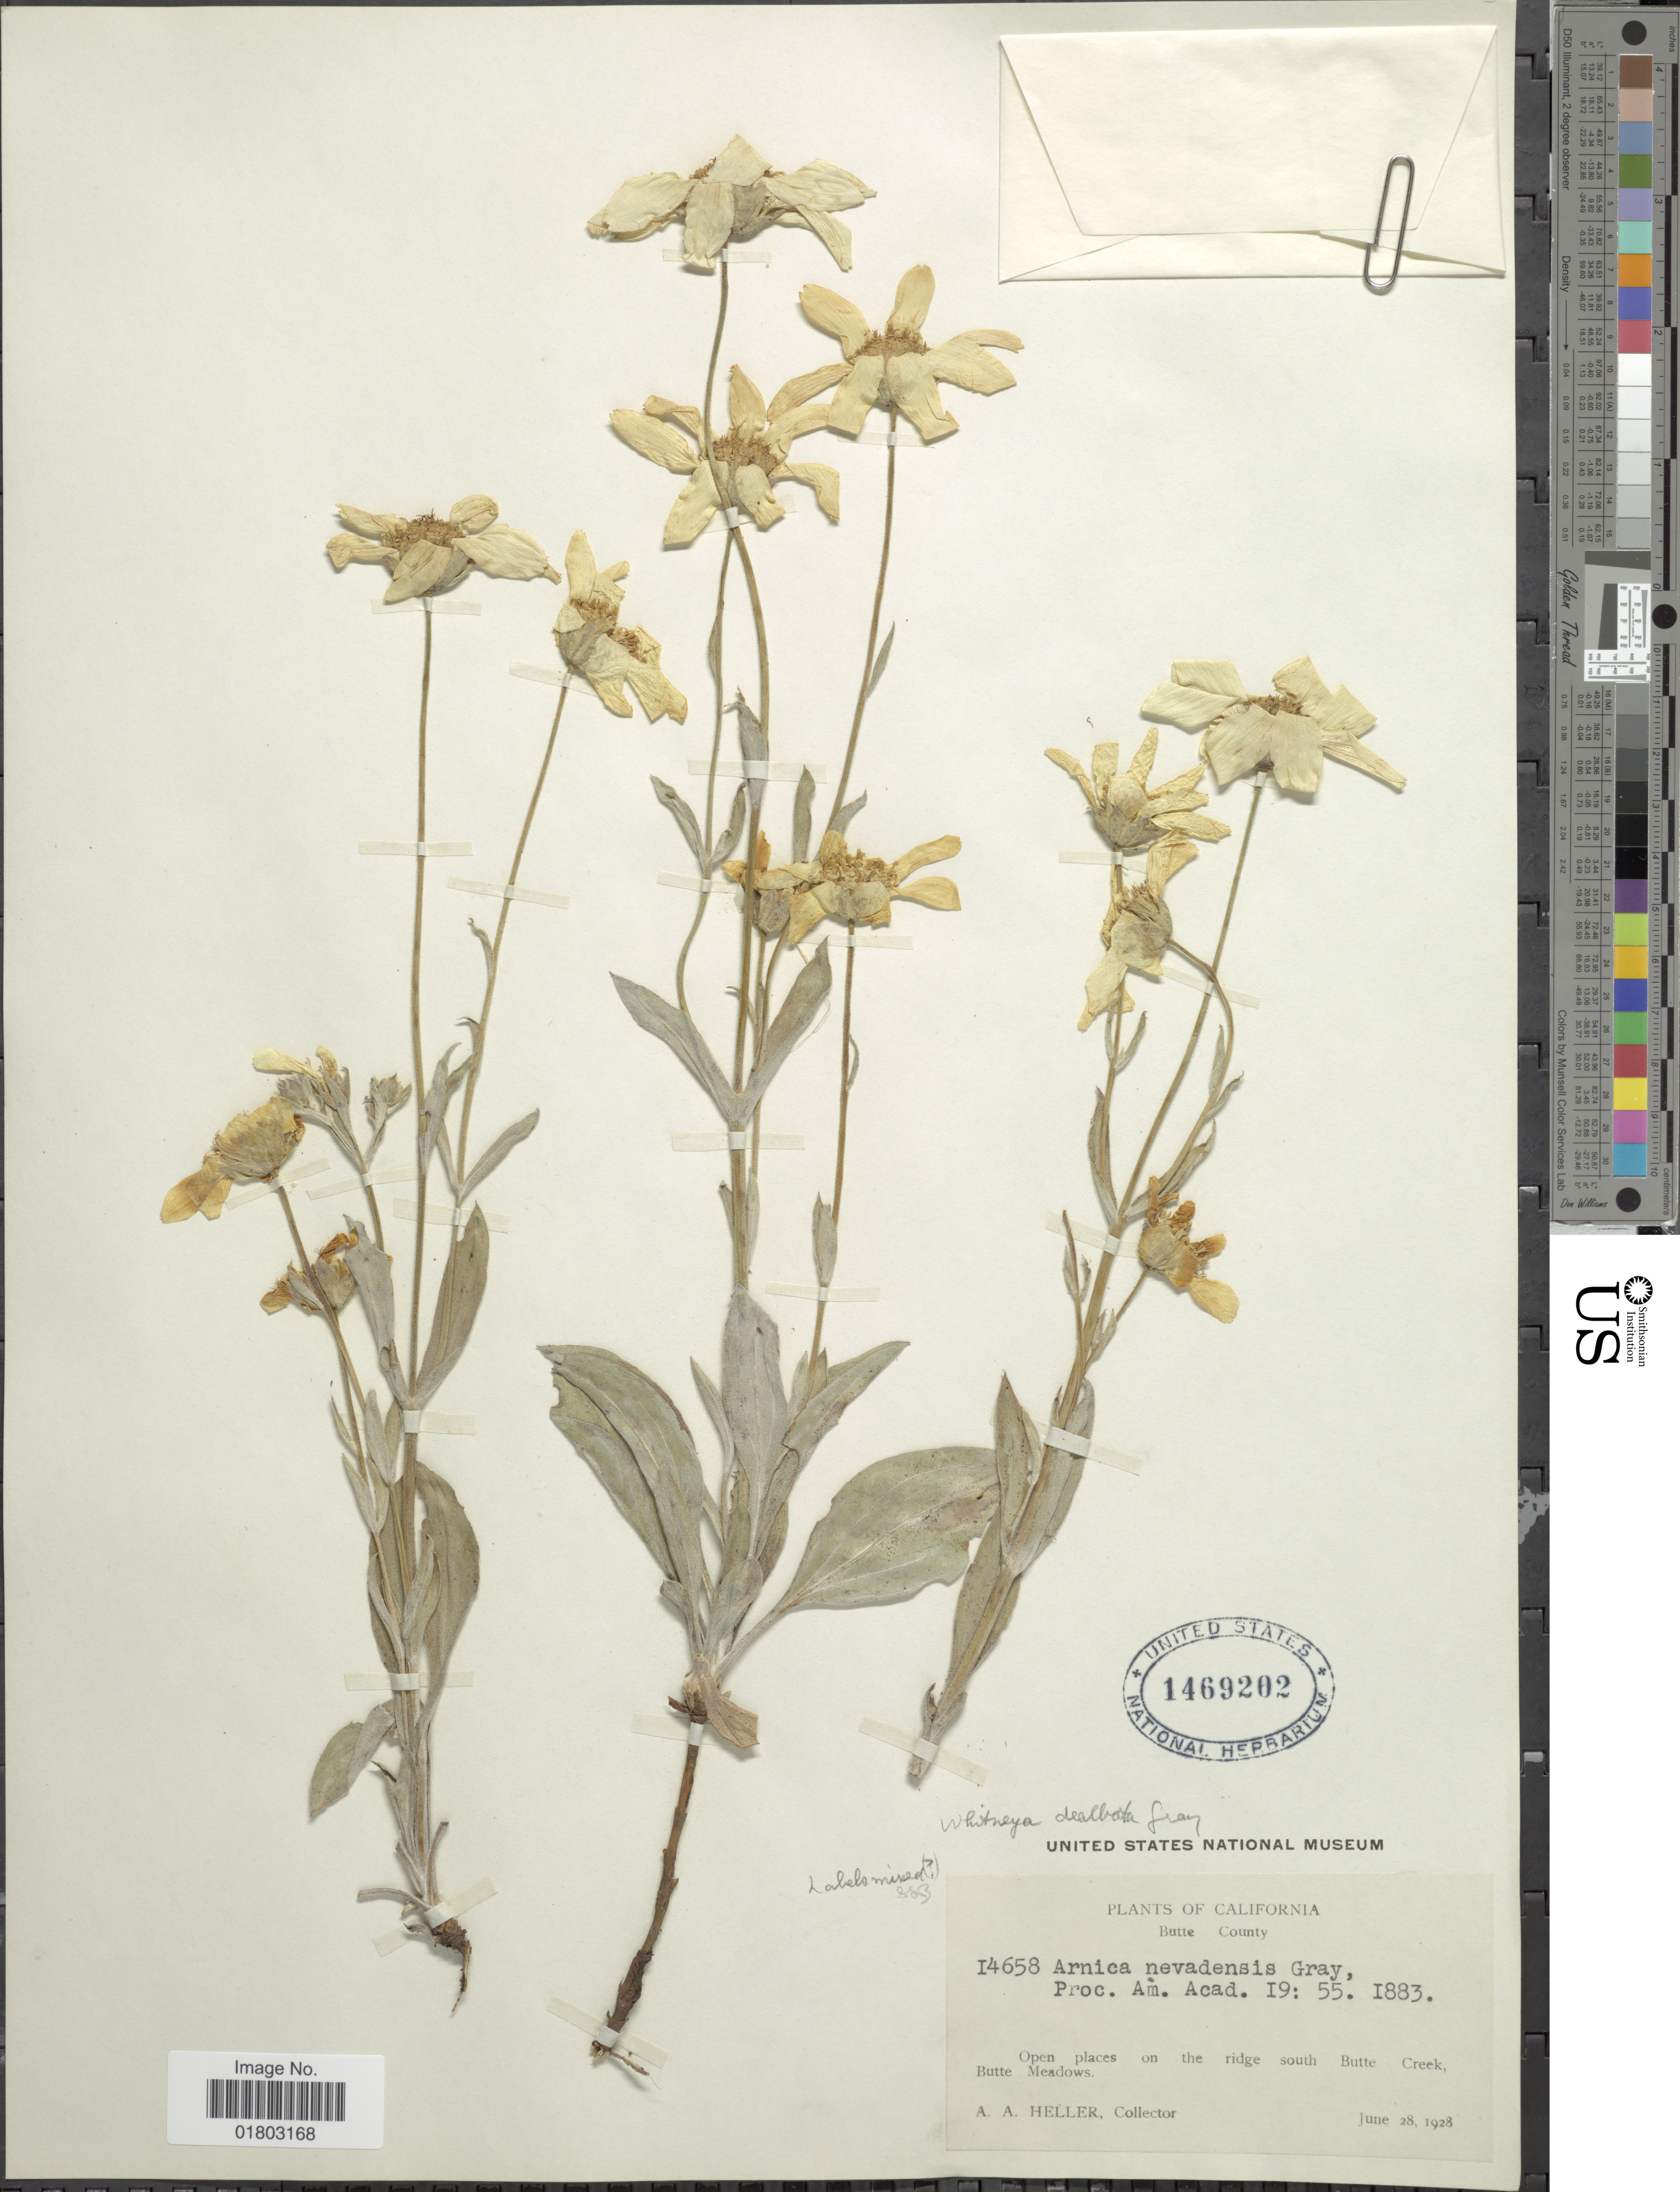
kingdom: Plantae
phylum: Tracheophyta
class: Magnoliopsida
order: Asterales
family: Asteraceae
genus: Arnica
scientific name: Arnica dealbata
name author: (A. Gray) B.G. Baldwin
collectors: A. A. Heller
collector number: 14658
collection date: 1928-06-28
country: United States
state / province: California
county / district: Butte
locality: Butte County, Open places on the ridge south Butte Creek, Butte Meadows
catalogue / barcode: US 1469202